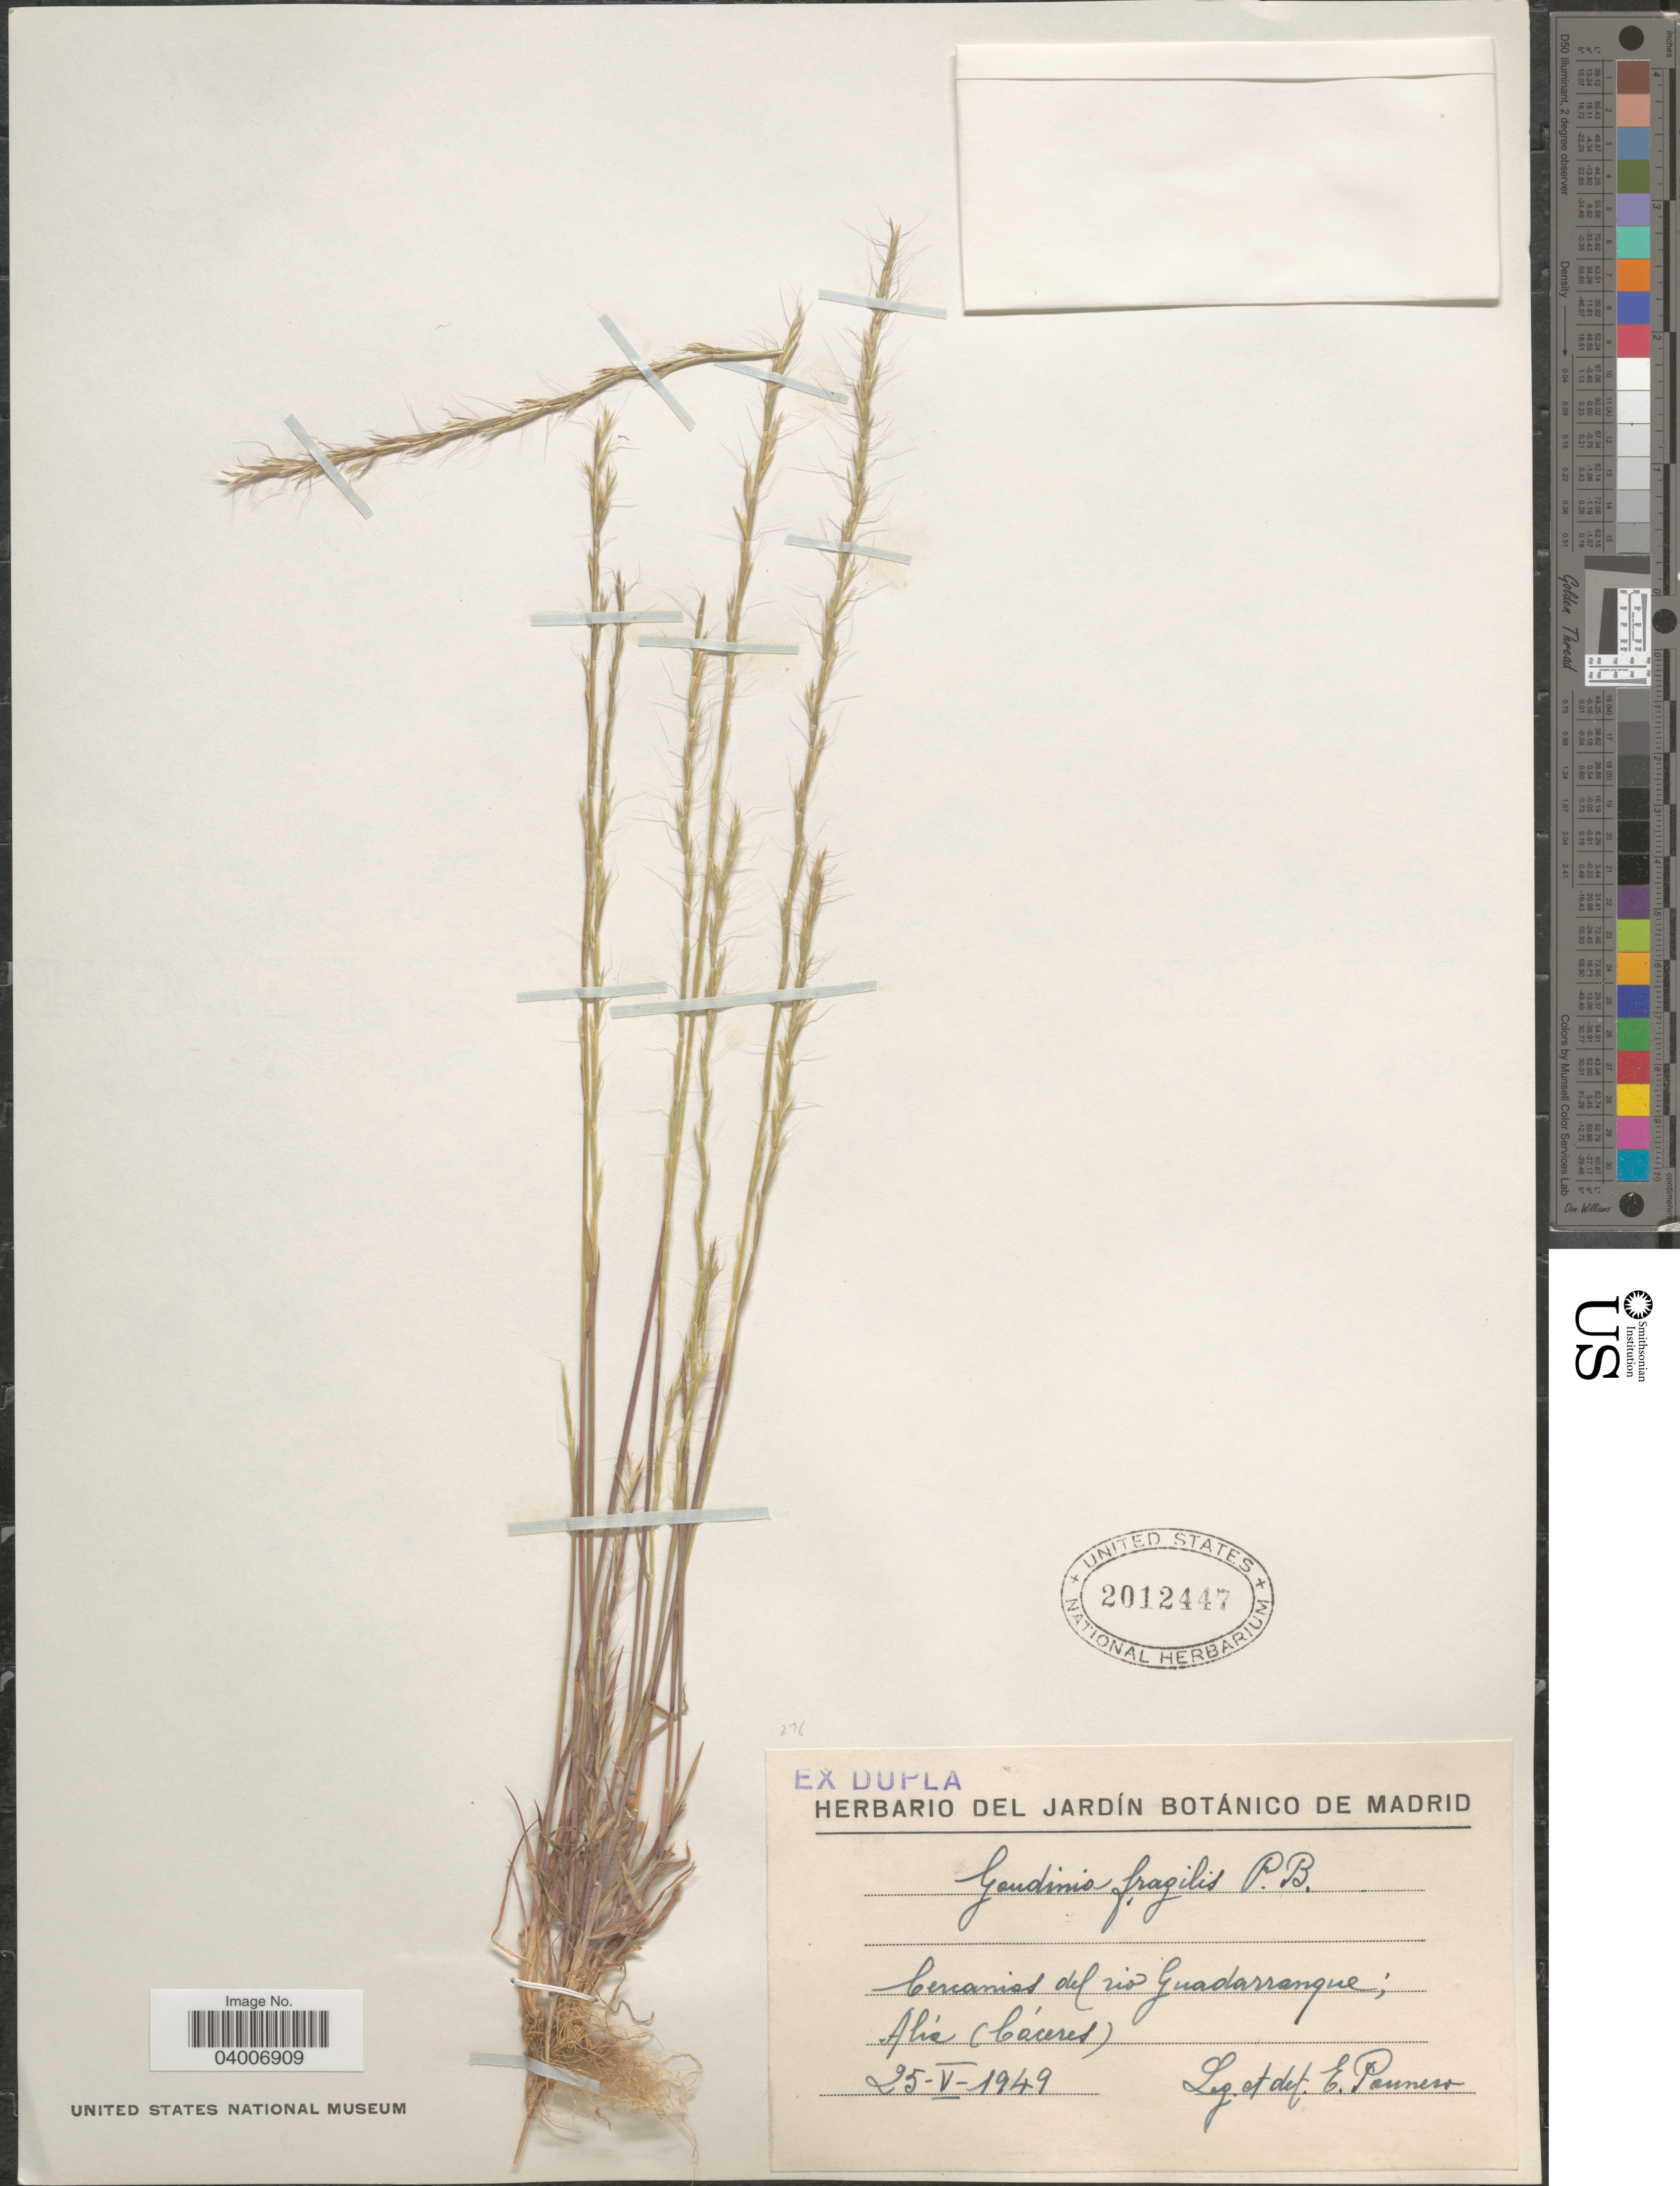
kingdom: Plantae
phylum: Tracheophyta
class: Liliopsida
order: Poales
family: Poaceae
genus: Gaudinia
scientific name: Gaudinia fragilis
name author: (L.) P. Beauv.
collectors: E. Pannero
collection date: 1949-05-25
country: Spain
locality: Cercanist del rio Guadarranque; Alis (Cáceres).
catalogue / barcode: US 2012447